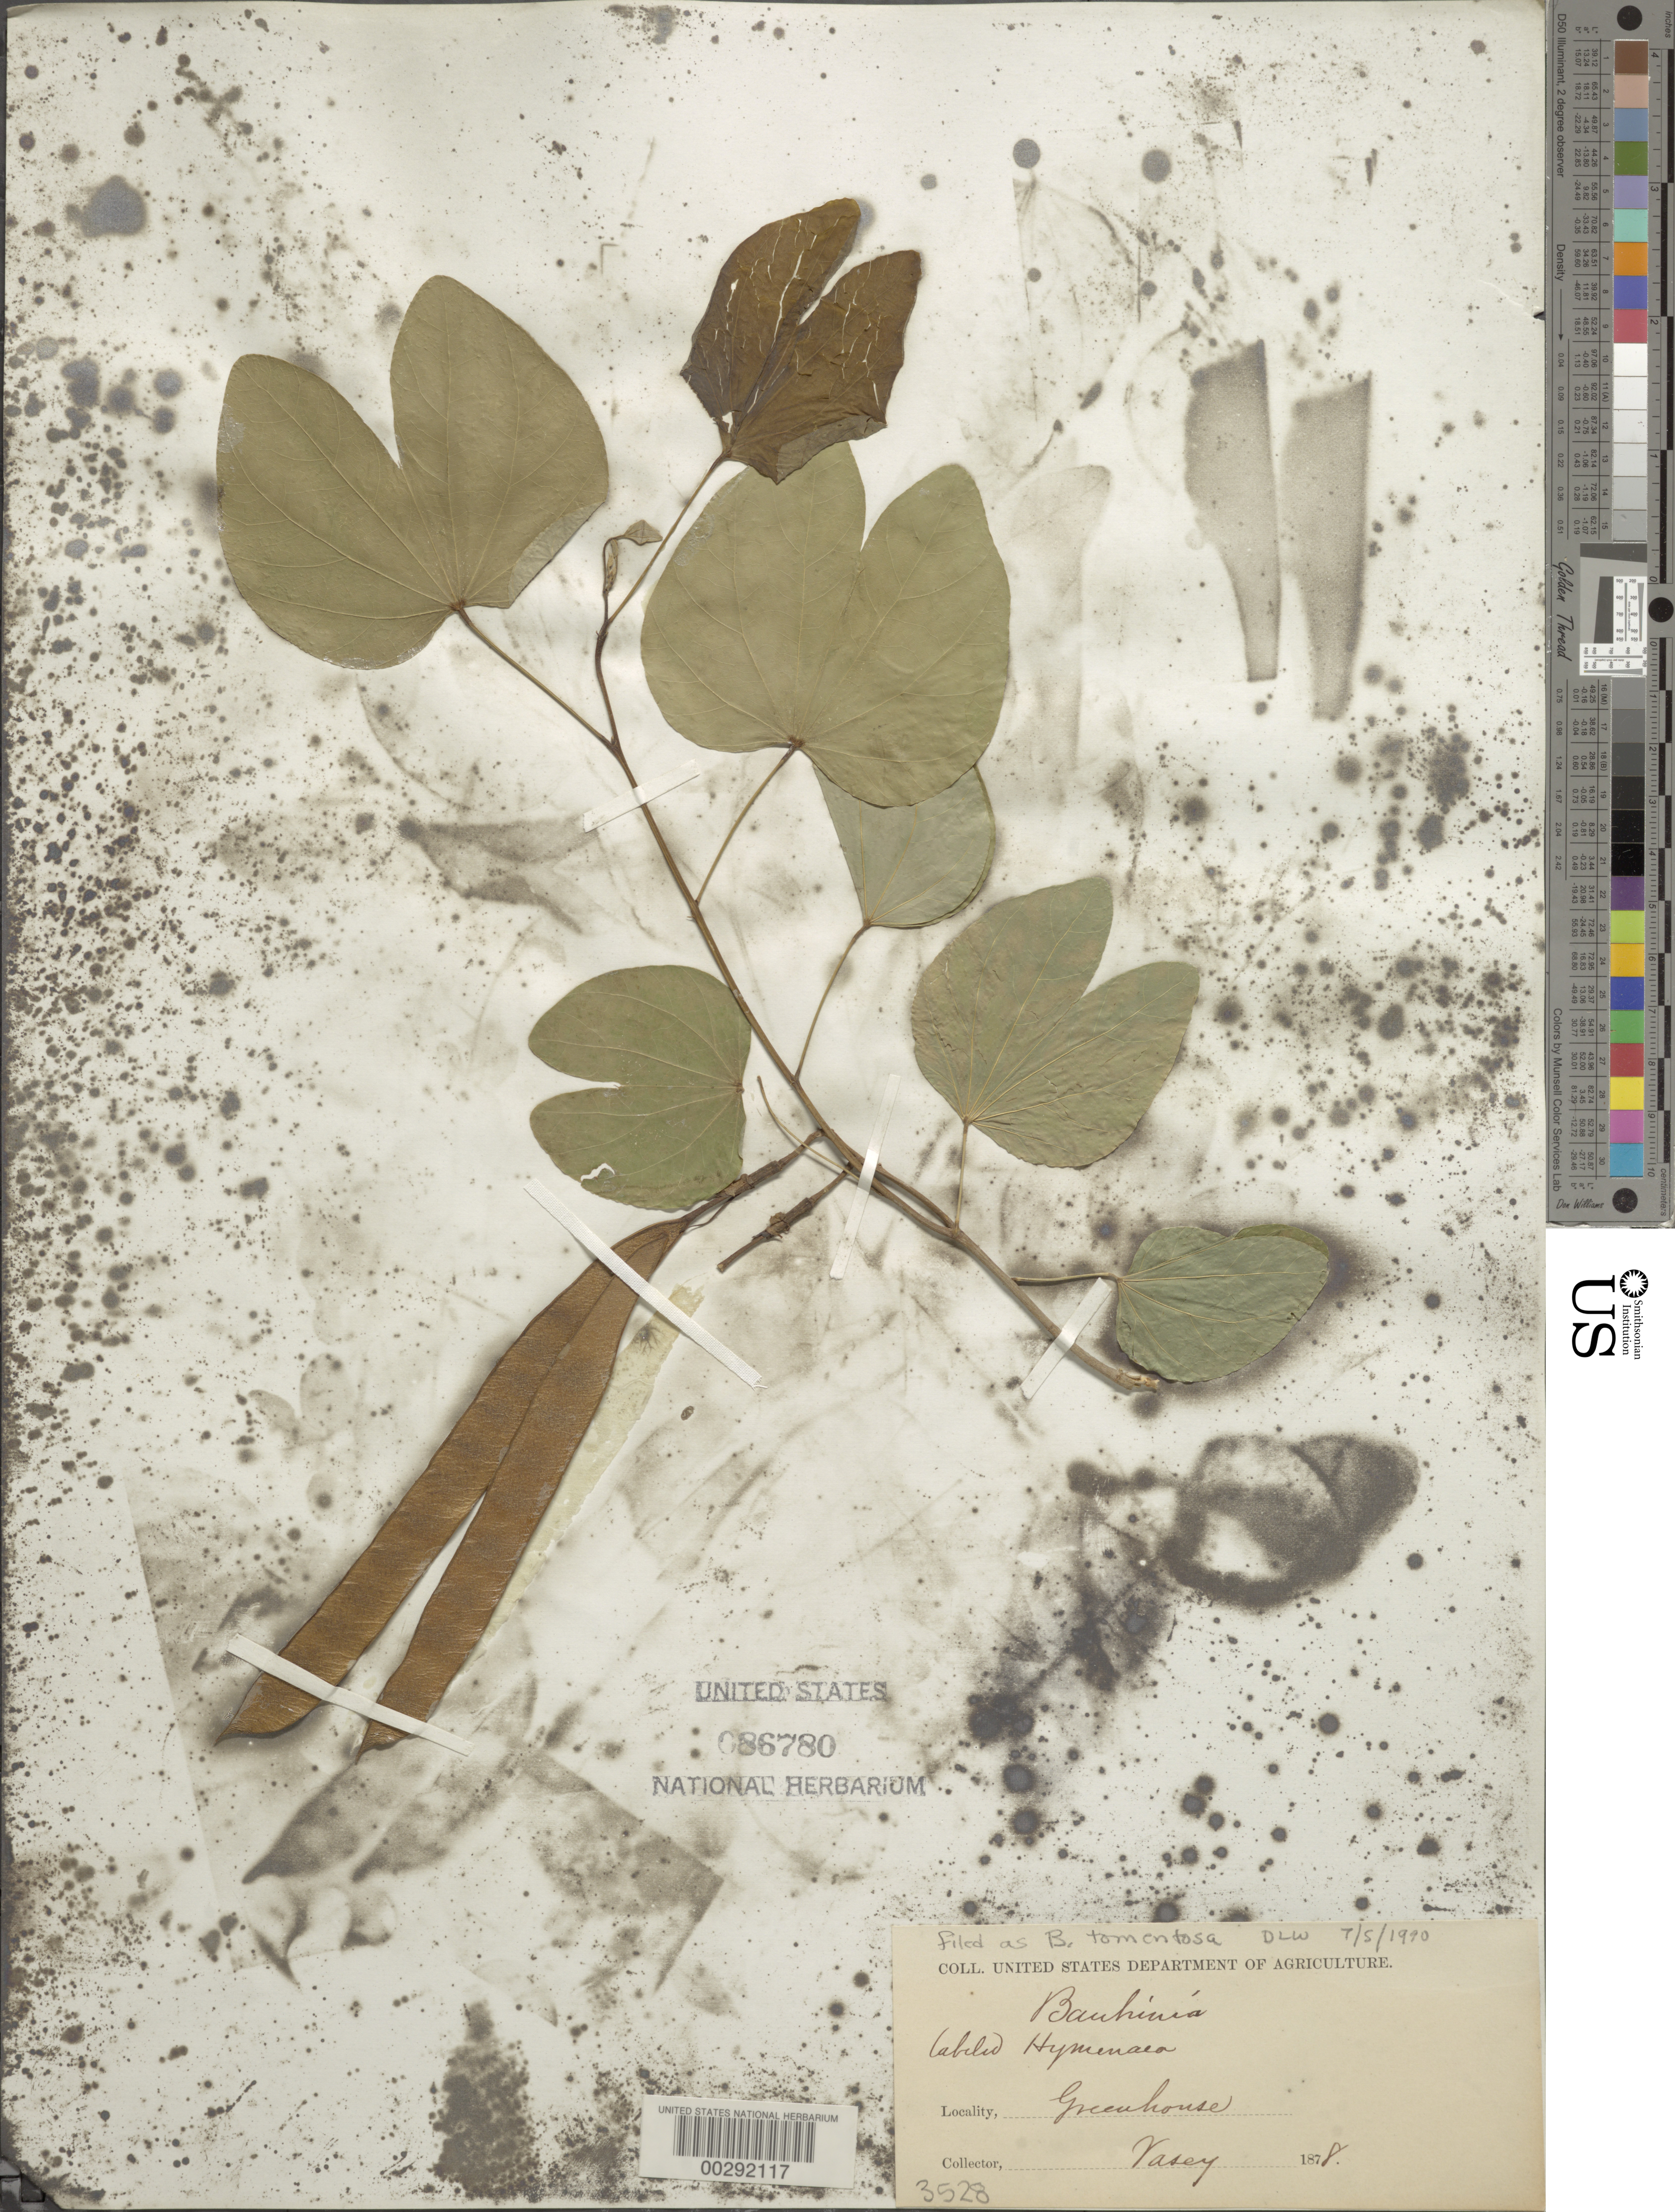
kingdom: Plantae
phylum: Tracheophyta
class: Magnoliopsida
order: Fabales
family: Fabaceae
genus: Bauhinia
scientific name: Bauhinia tomentosa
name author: L.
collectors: G. R. Vasey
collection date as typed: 1878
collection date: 1878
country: United States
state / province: District of Columbia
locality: Greenhouse, washington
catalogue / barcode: US 86780